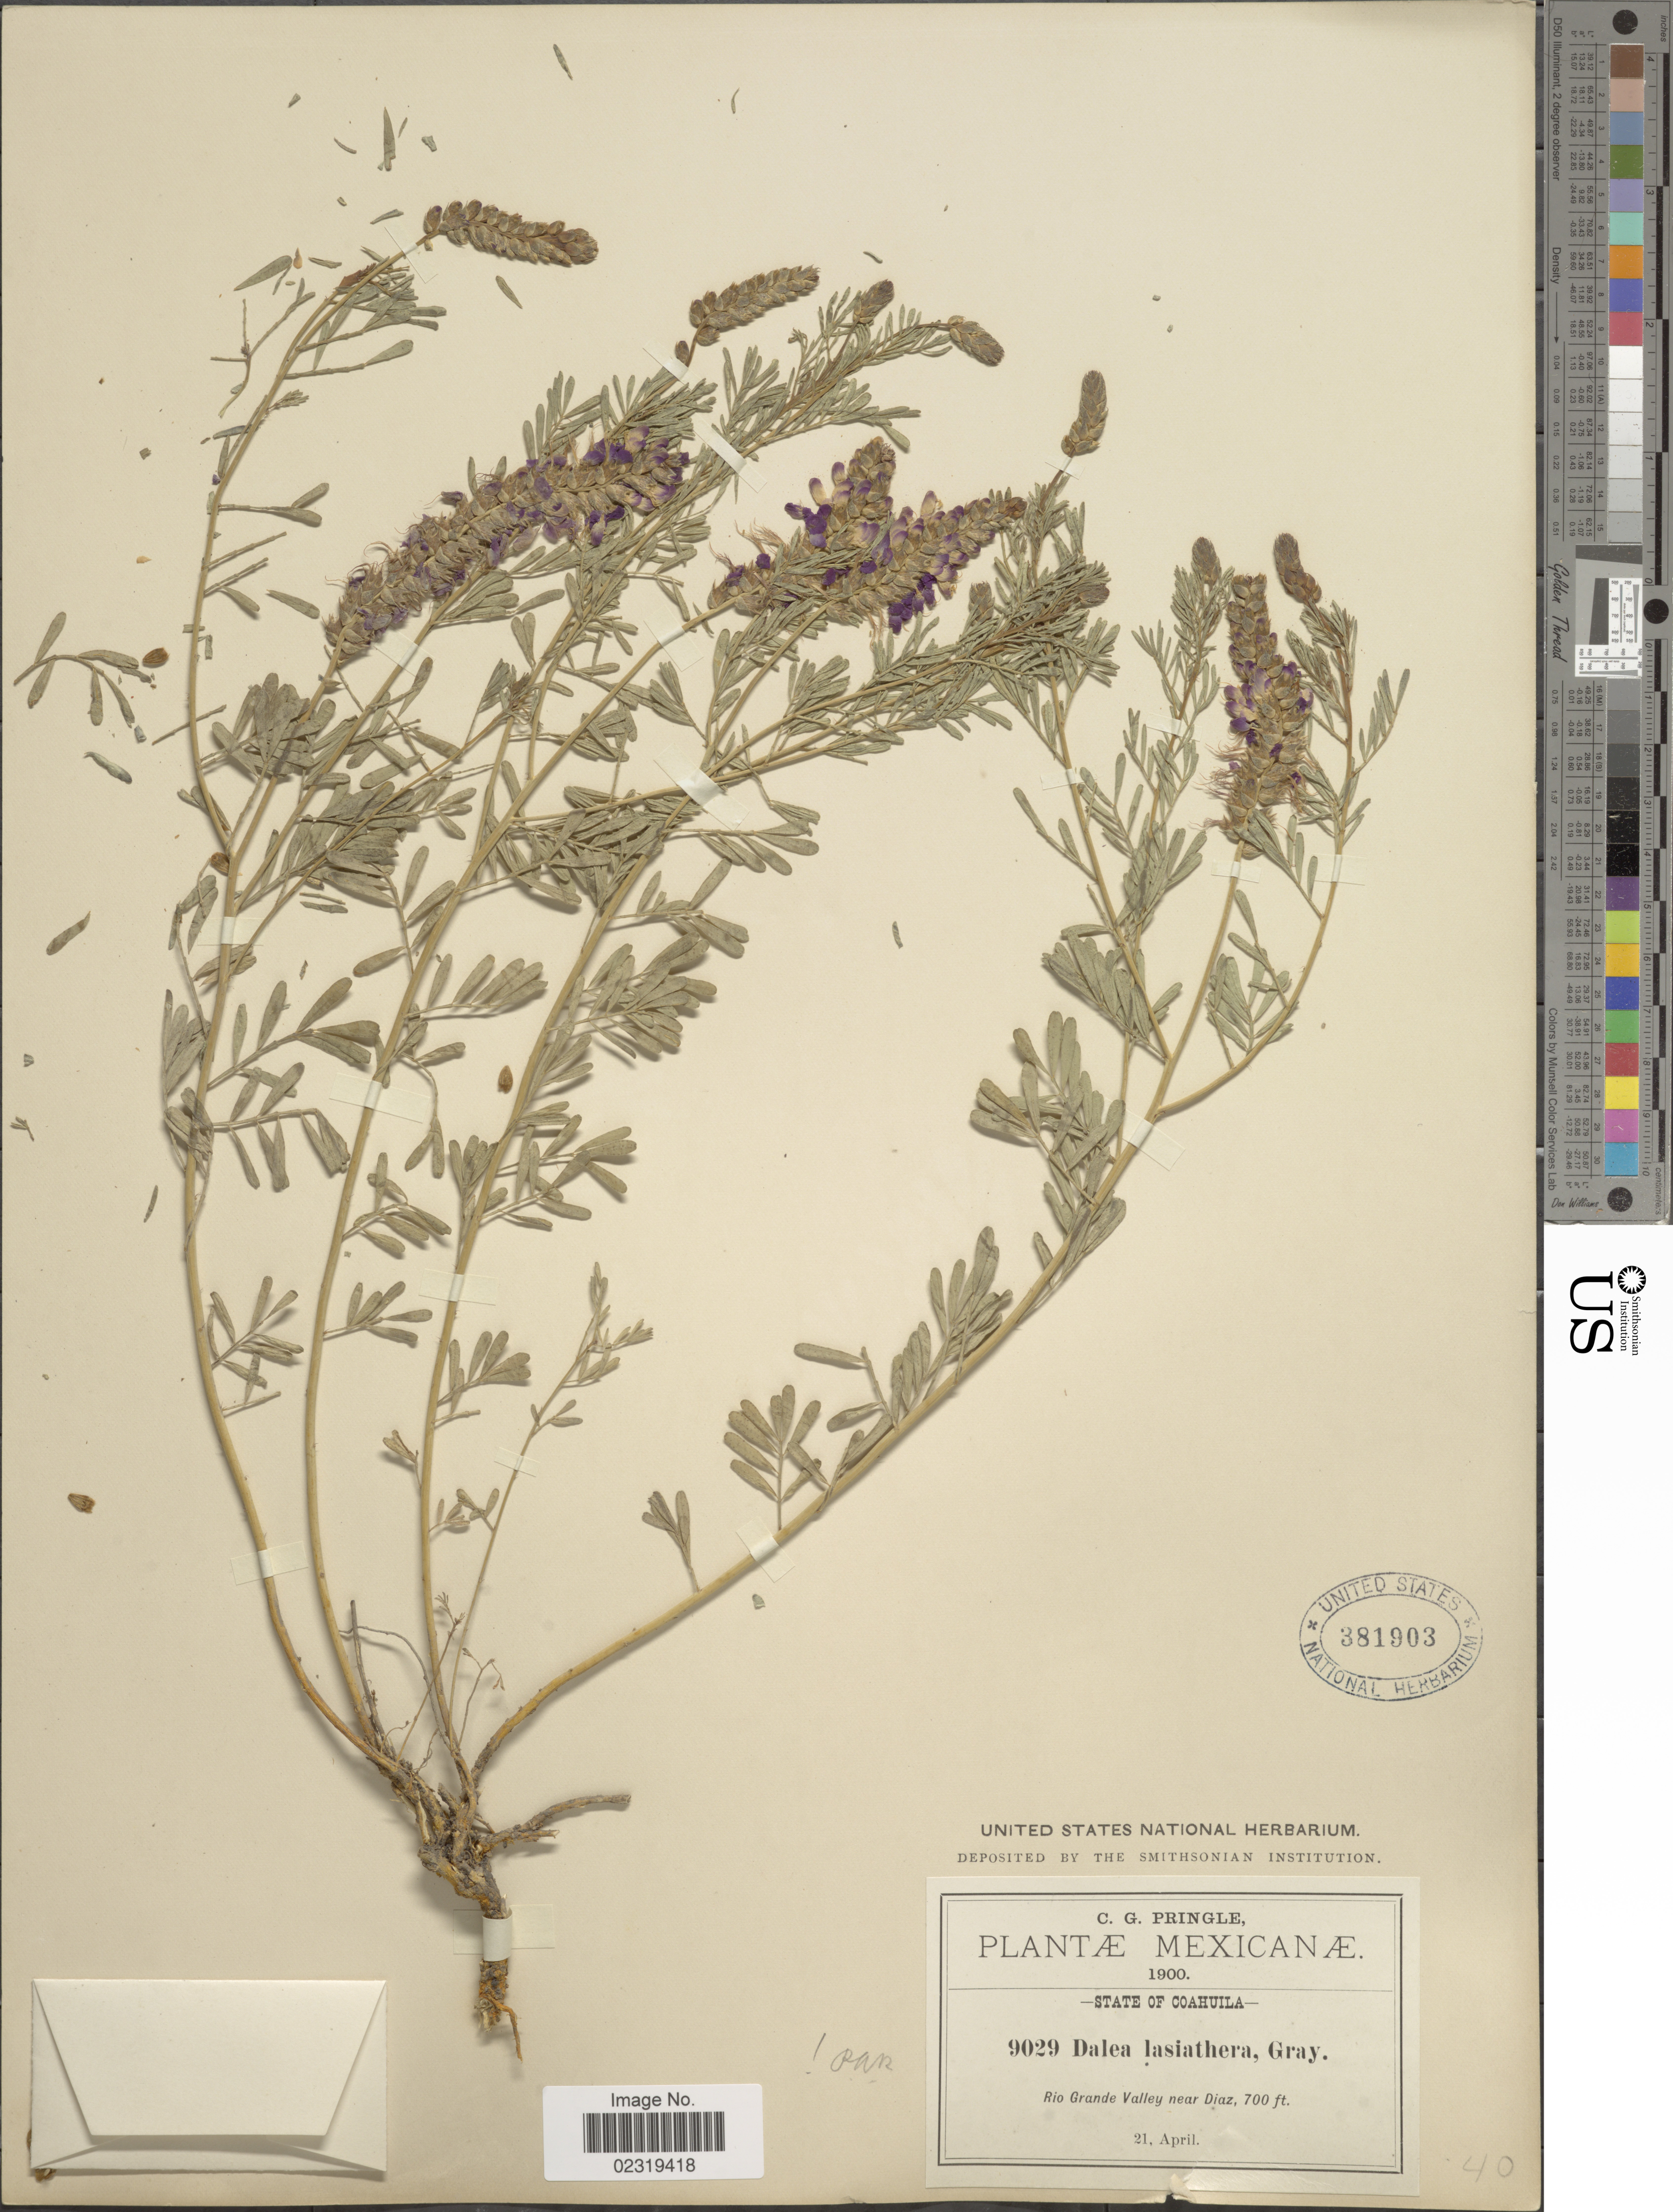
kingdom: Plantae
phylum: Tracheophyta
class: Magnoliopsida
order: Fabales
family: Fabaceae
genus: Dalea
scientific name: Dalea lasiathera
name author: A. Gray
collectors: C. G. Pringle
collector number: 9029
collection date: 1900-04-21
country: Mexico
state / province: Coahuila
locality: Rio Grande Valley near Diaz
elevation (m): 213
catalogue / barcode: US 381903